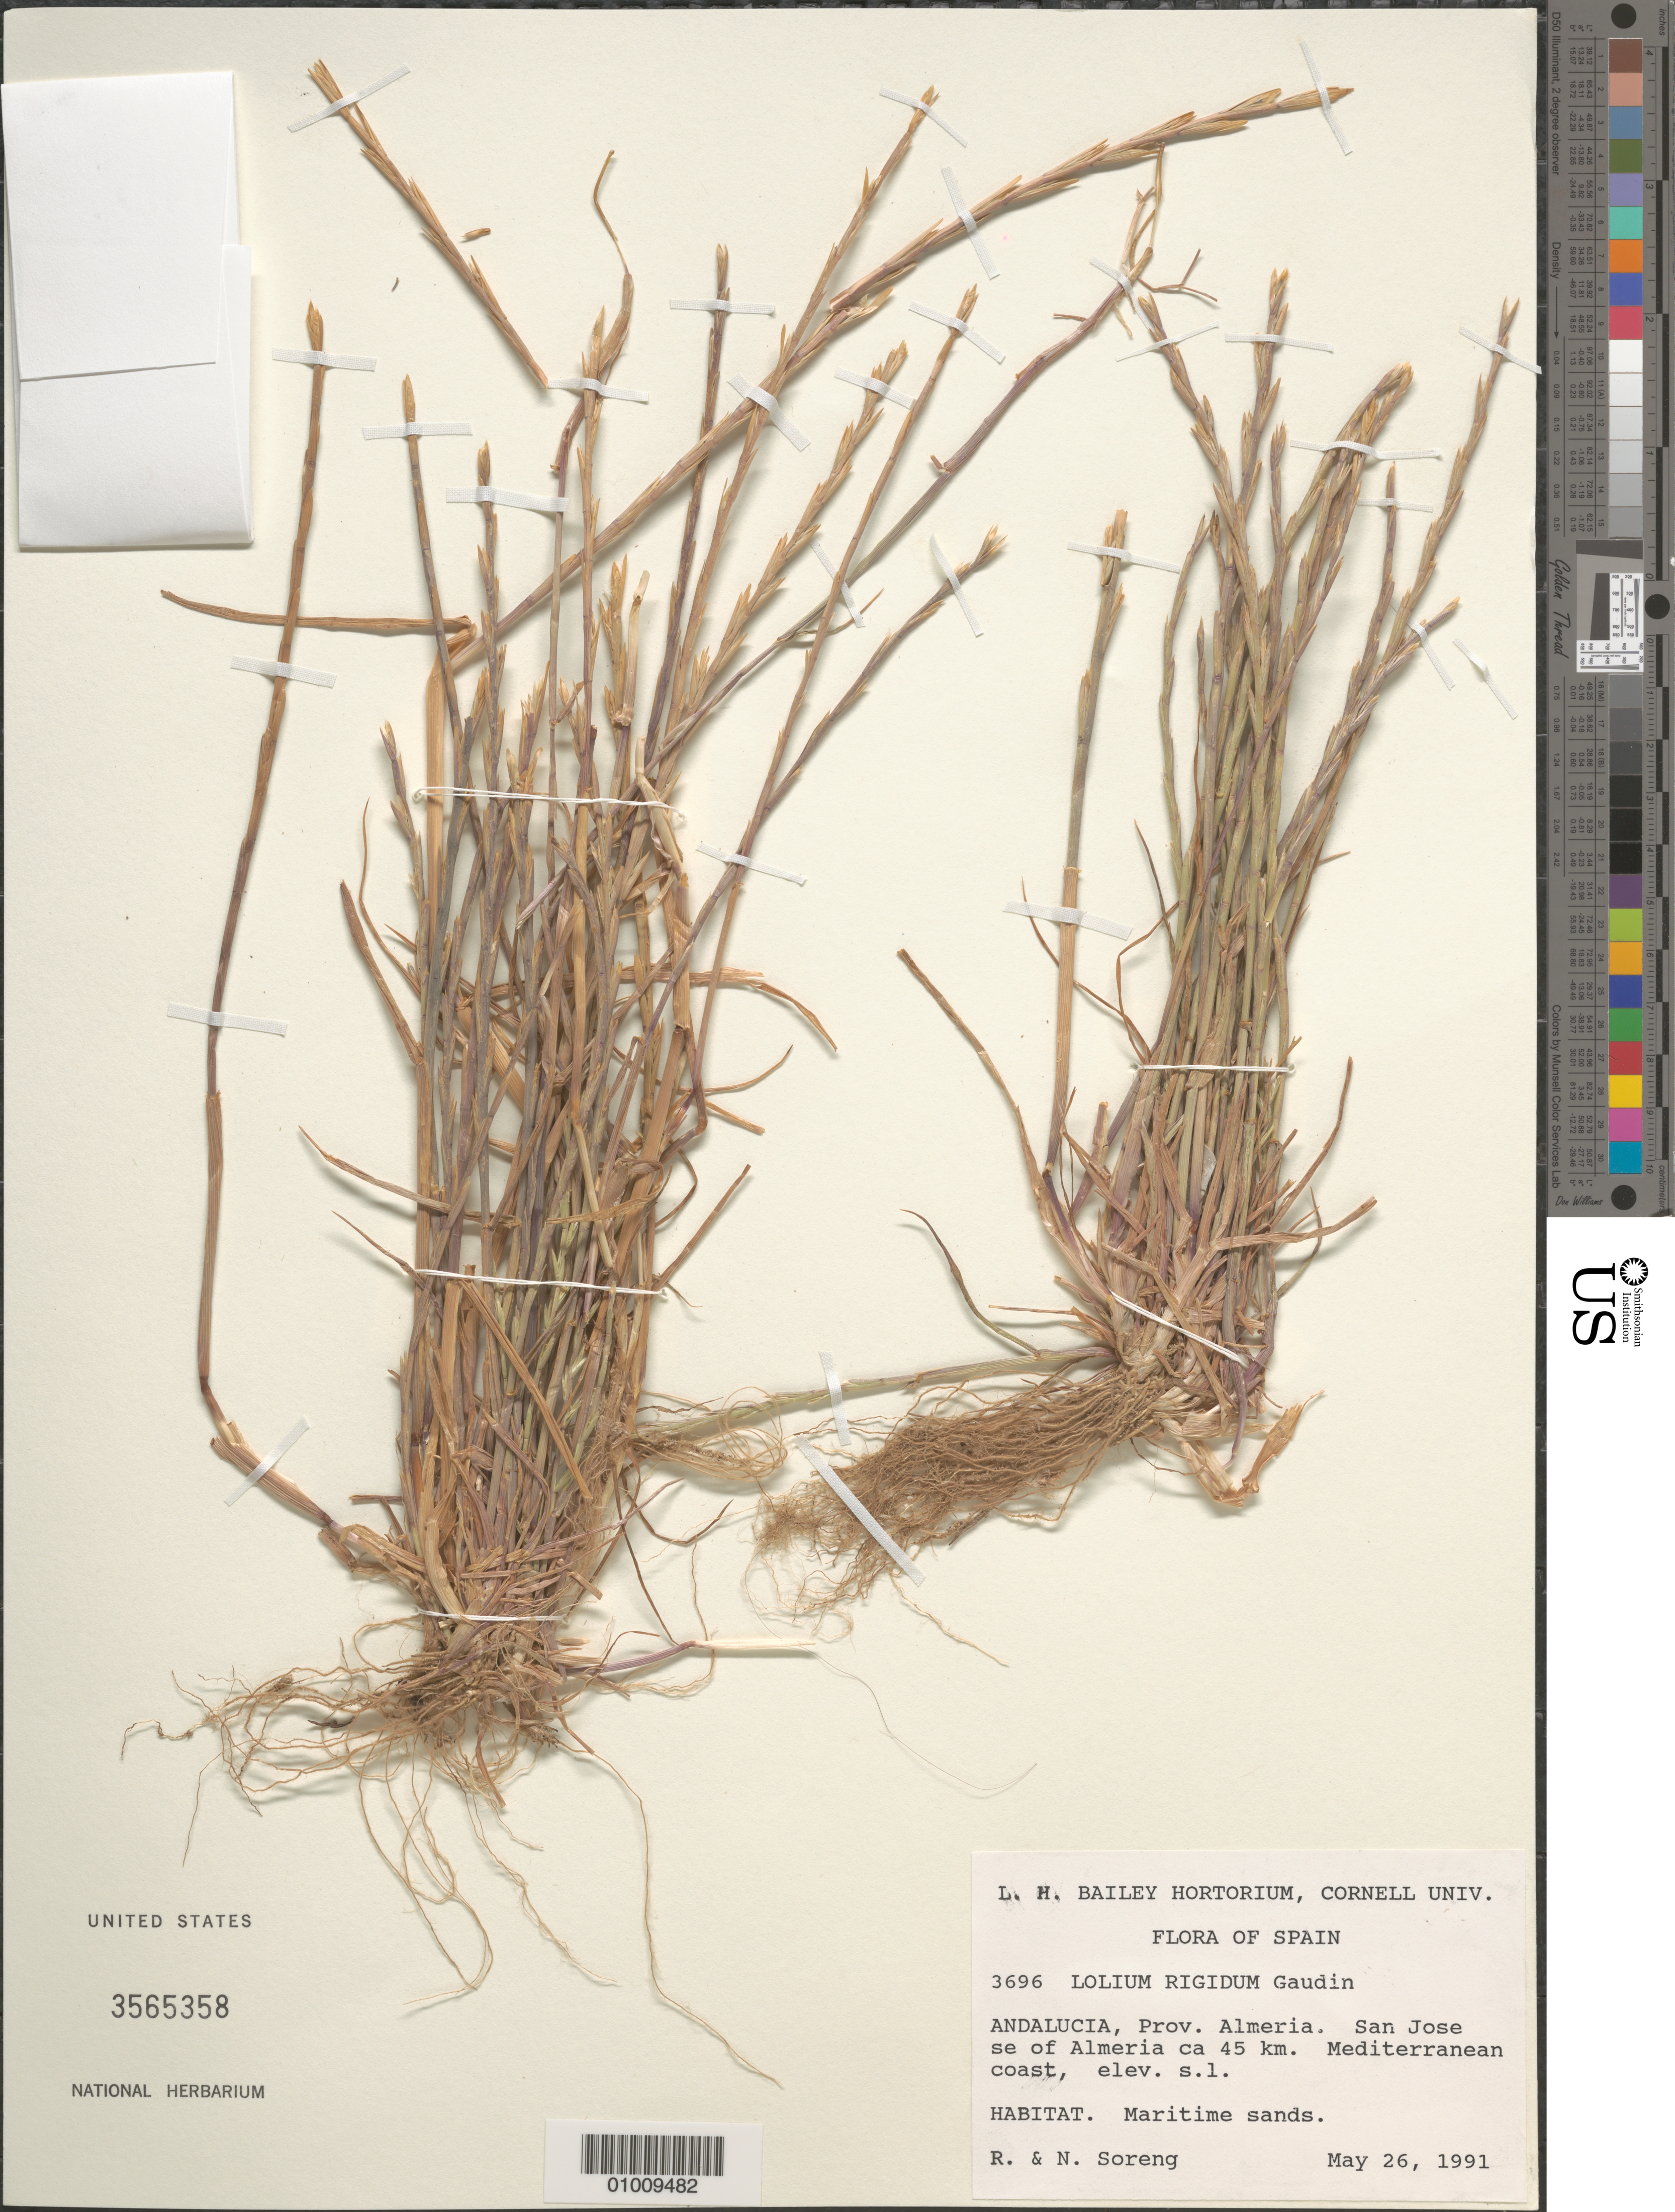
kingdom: Plantae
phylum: Tracheophyta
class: Liliopsida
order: Poales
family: Poaceae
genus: Lolium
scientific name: Lolium rigidum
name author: Gaudin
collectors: R. J. Soreng & N. L. Soreng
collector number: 3696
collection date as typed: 26 May 1991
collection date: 1991-05-26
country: Spain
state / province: Andalucia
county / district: Almeria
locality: San Jose SE of Almeria ca 45 km Mediterranean coast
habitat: Maritime sands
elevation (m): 1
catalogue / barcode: US 3565358